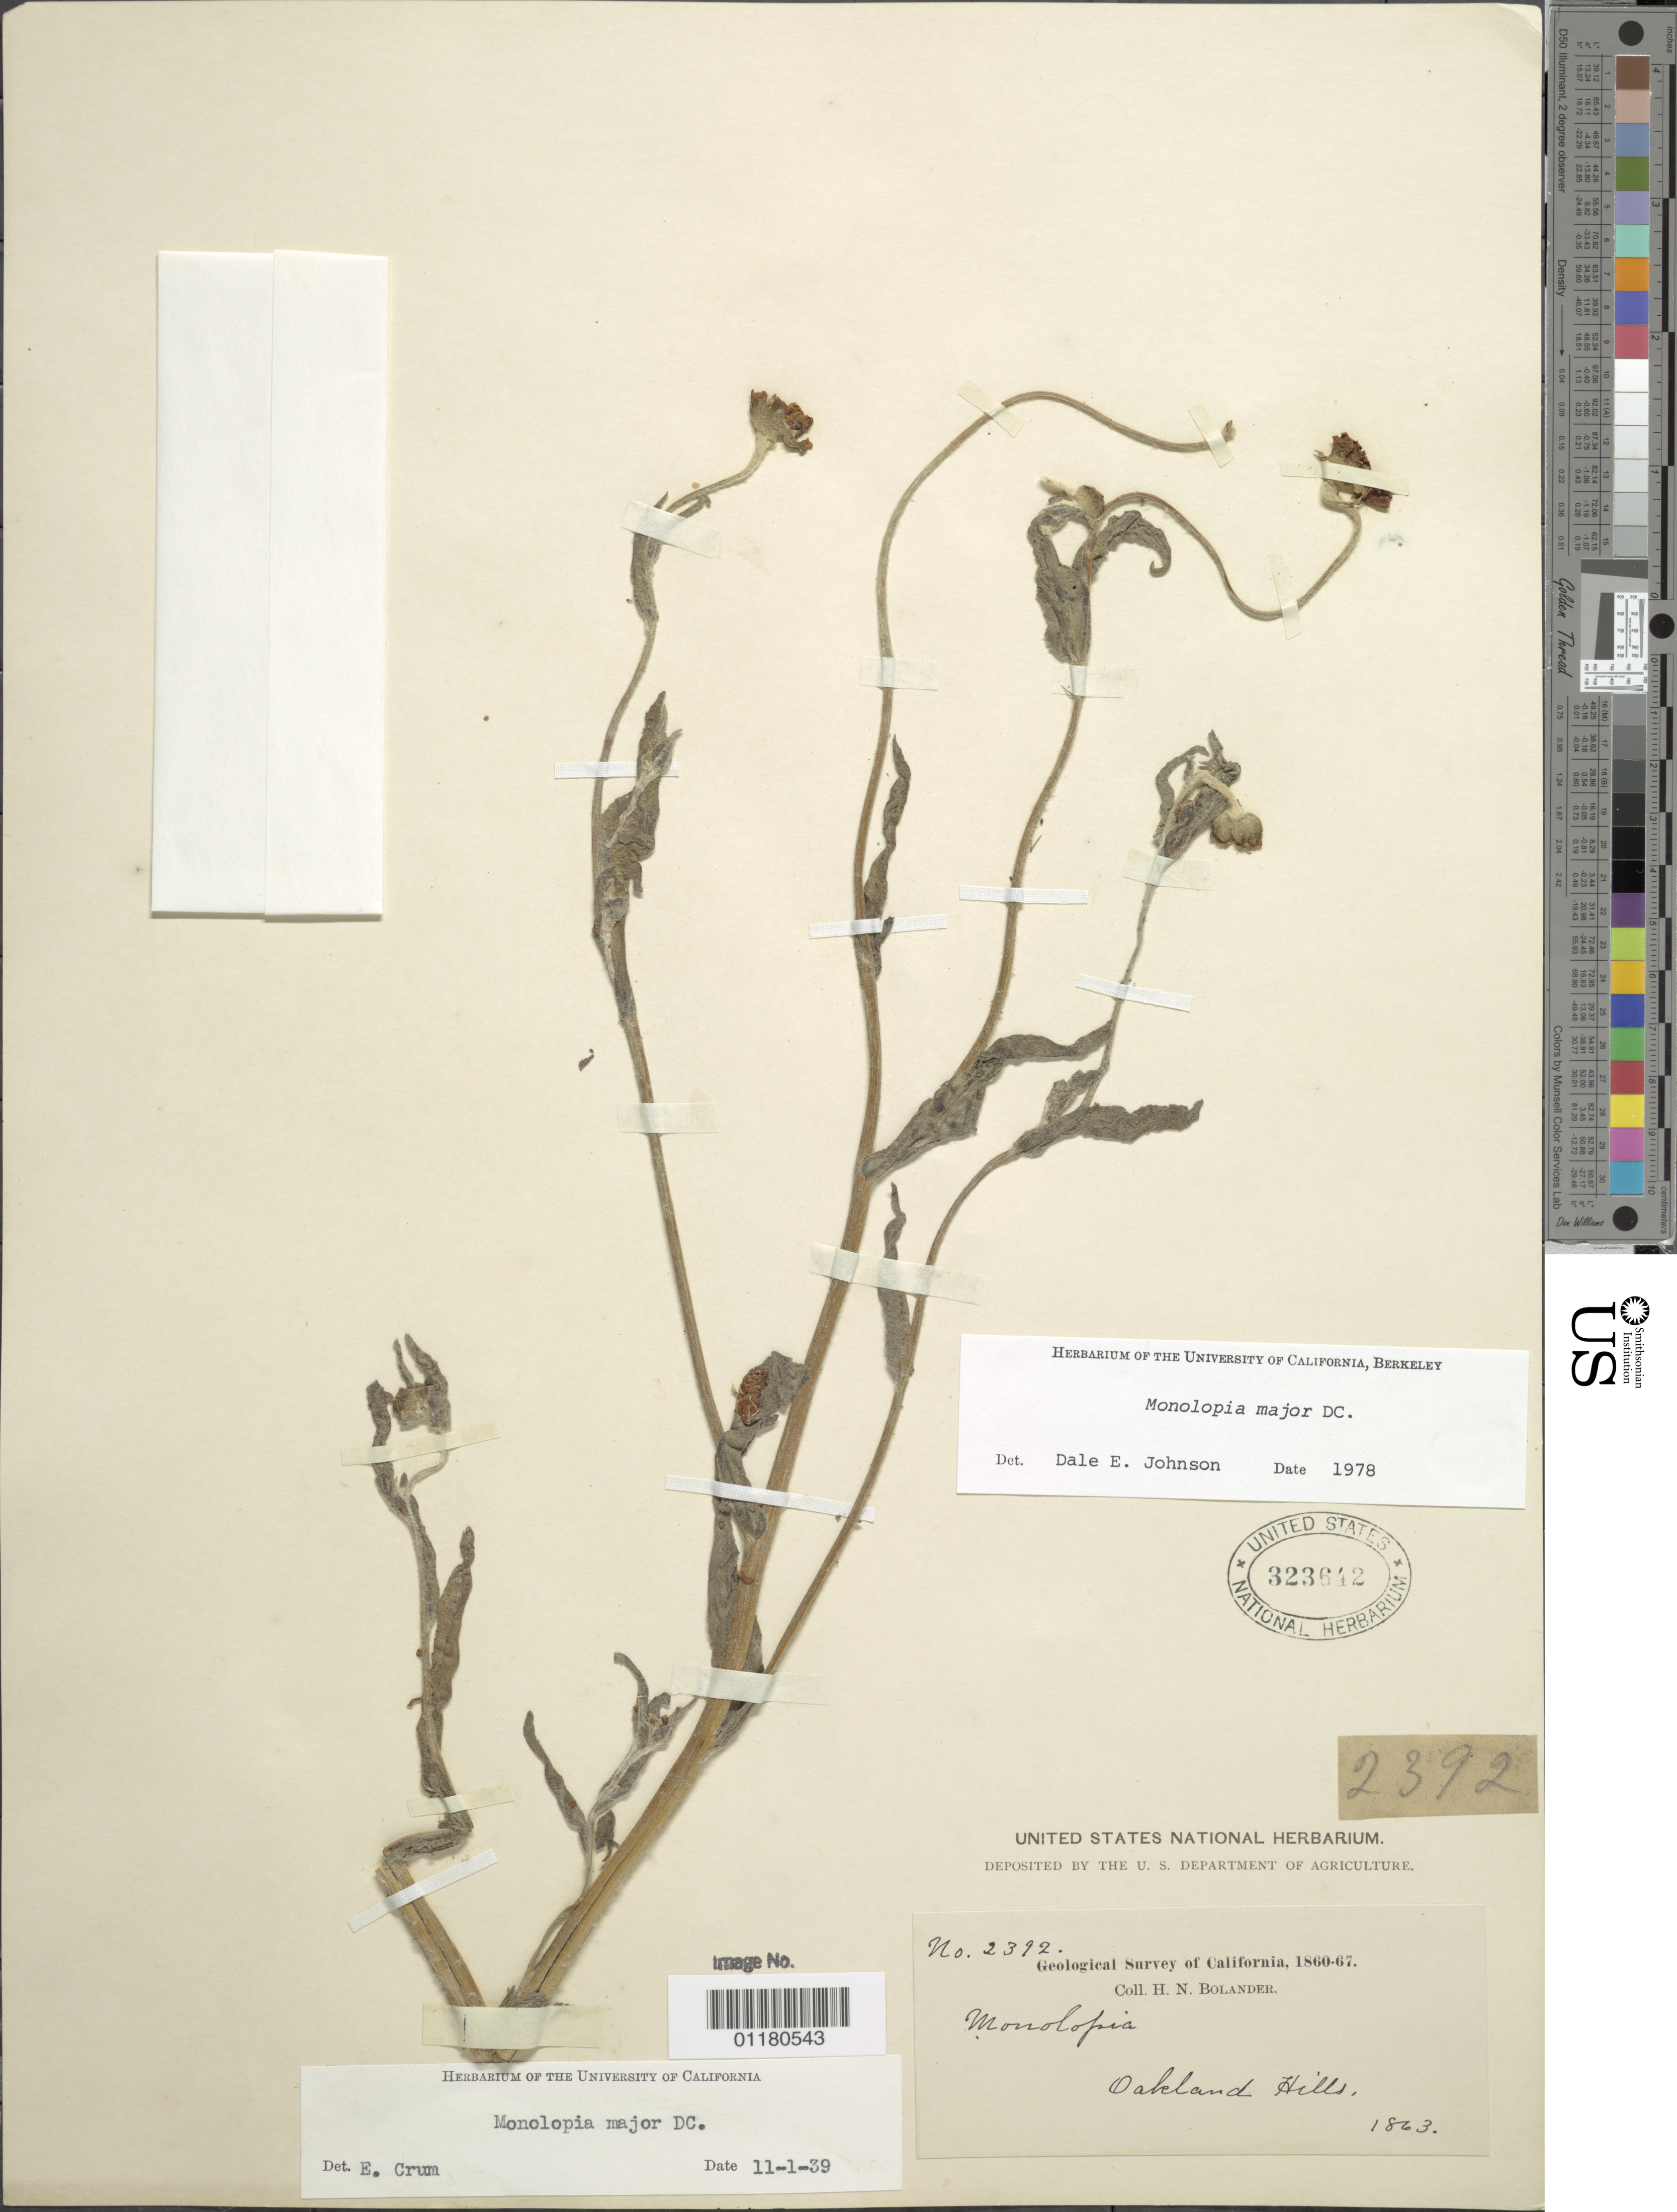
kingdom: Plantae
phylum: Tracheophyta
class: Magnoliopsida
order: Asterales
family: Asteraceae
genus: Monolopia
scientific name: Monolopia major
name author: DC.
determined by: Johnson, D. E.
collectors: H. Bolander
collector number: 2392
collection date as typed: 1863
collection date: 1863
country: United States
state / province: California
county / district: Alameda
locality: Oakland Hills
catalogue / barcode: US 323642